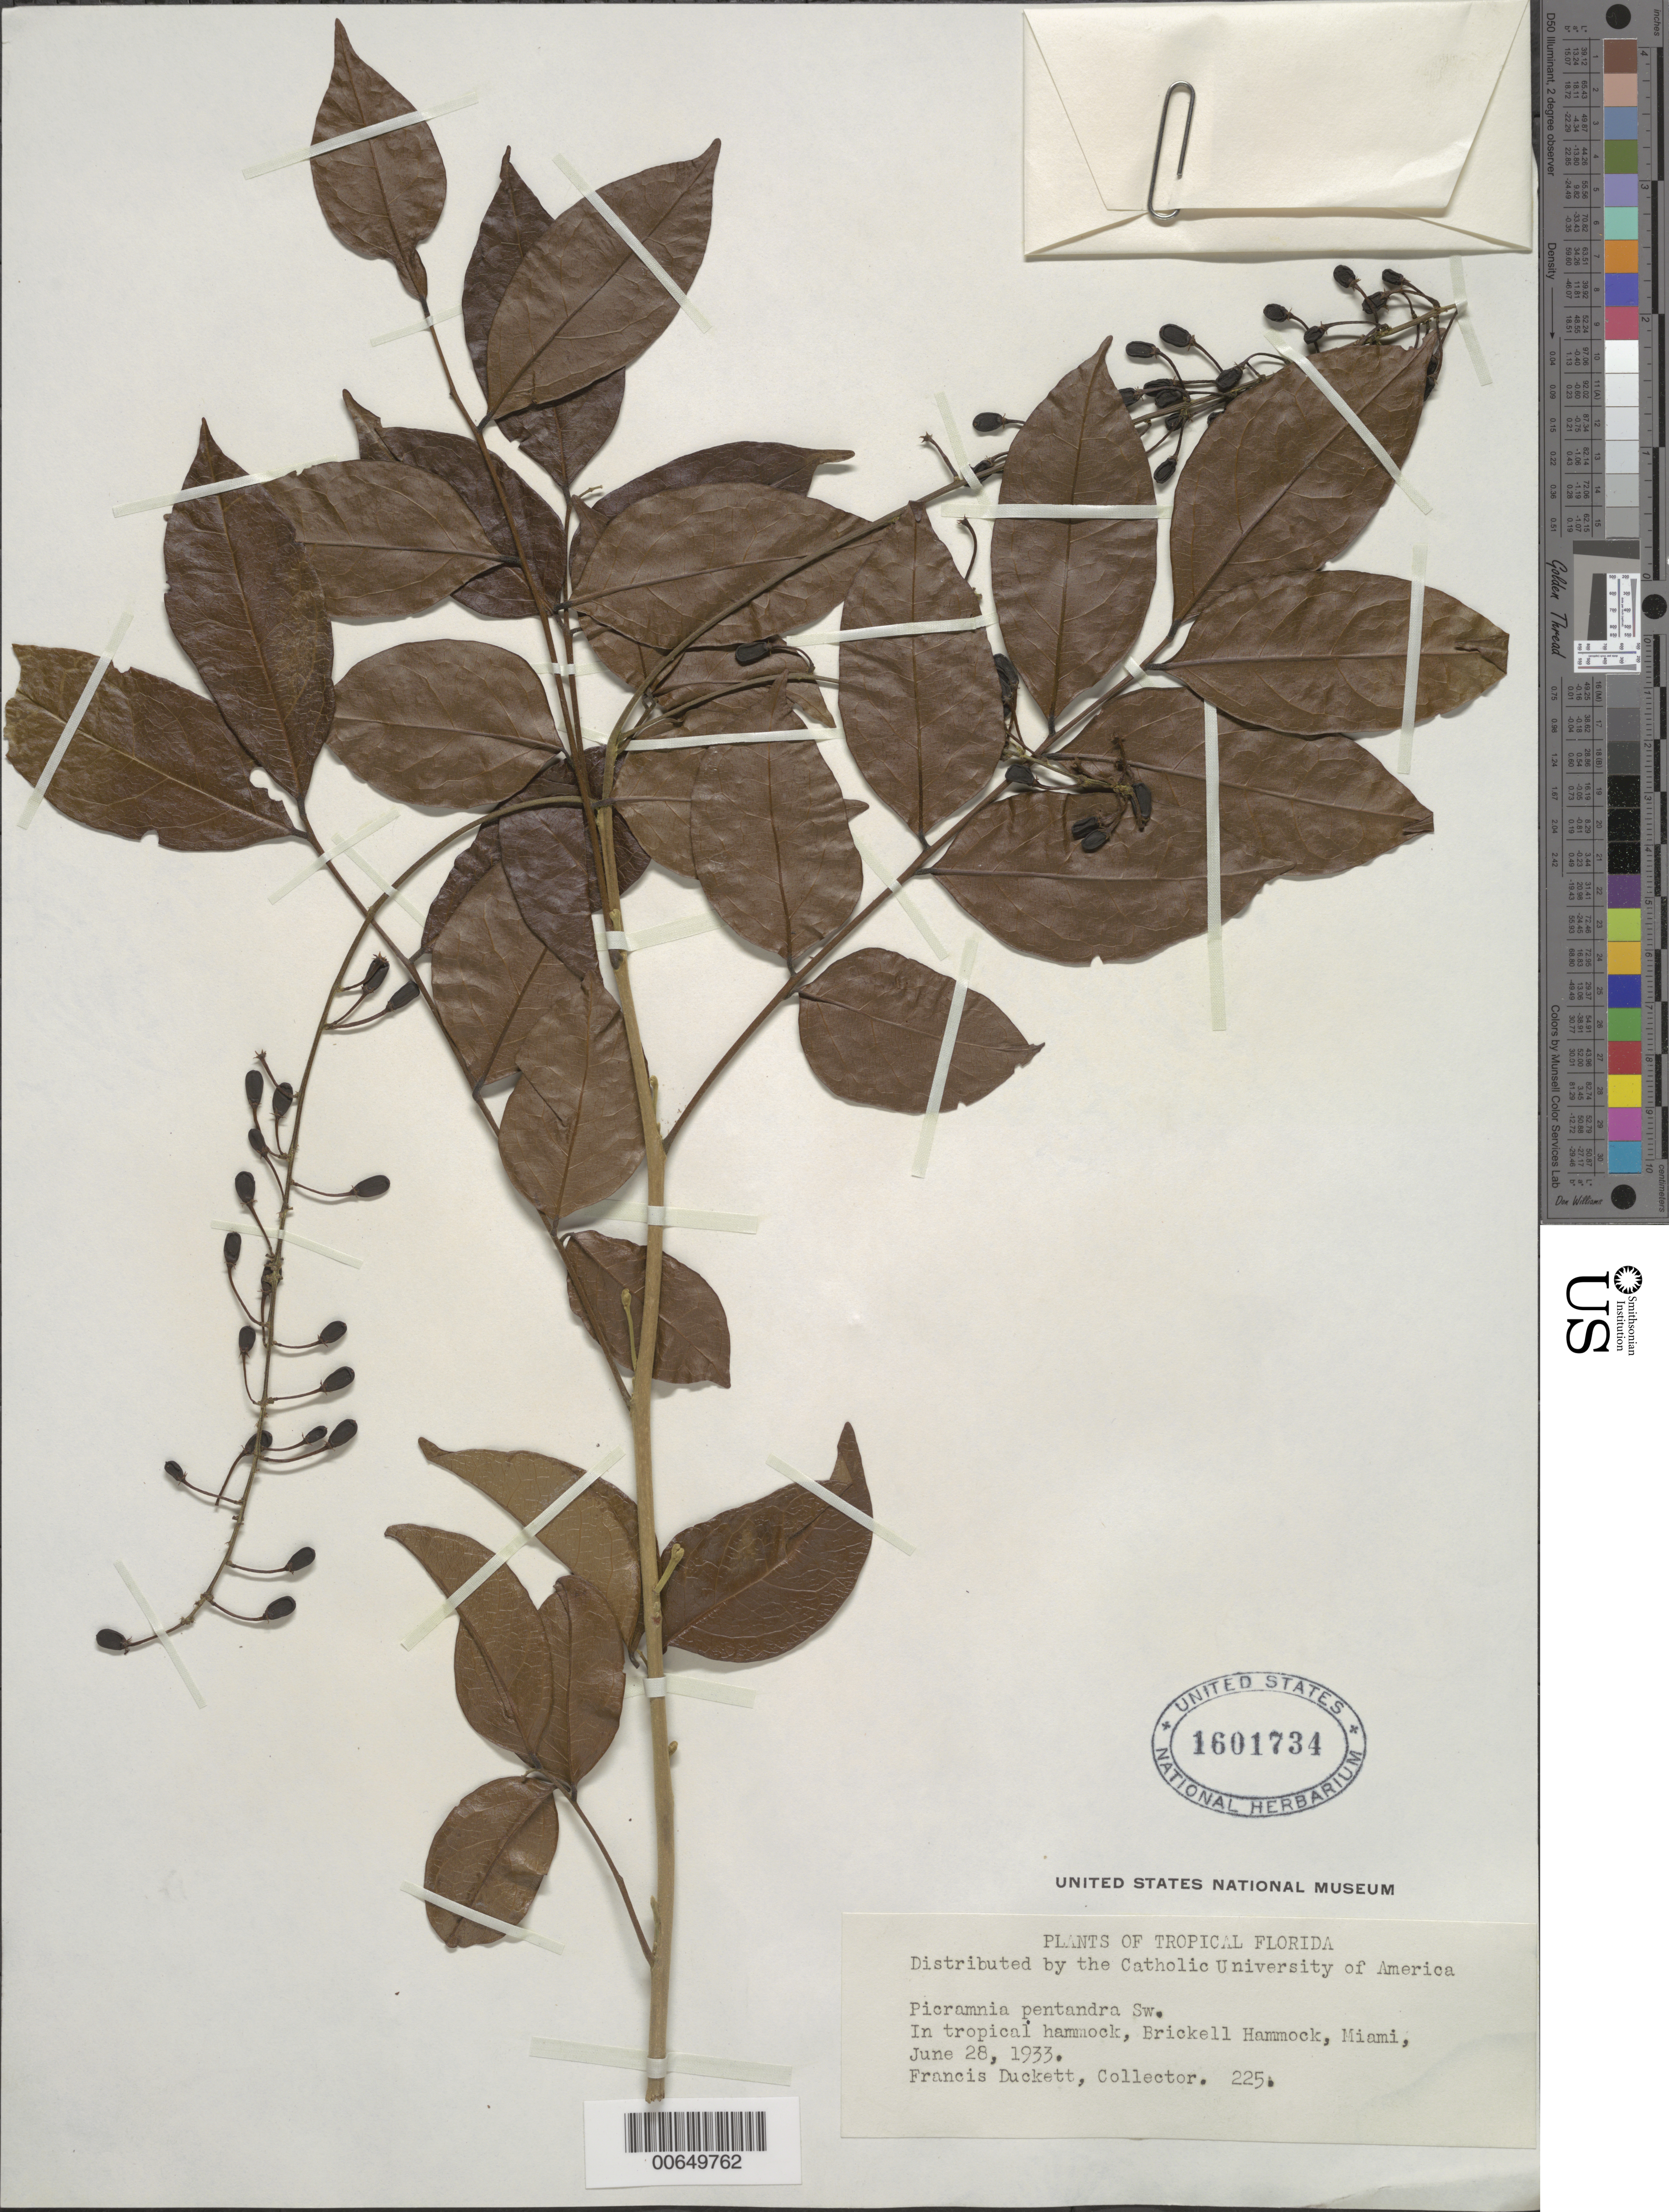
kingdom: Plantae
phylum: Tracheophyta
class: Magnoliopsida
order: Picramniales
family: Picramniaceae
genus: Picramnia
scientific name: Picramnia pentandra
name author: Sw.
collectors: F. Duckett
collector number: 225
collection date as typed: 28 Jun 1933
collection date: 1933-06-28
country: United States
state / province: Florida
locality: Brickell Hammock, Miami.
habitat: In tropical hammock.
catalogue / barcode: US 1601734